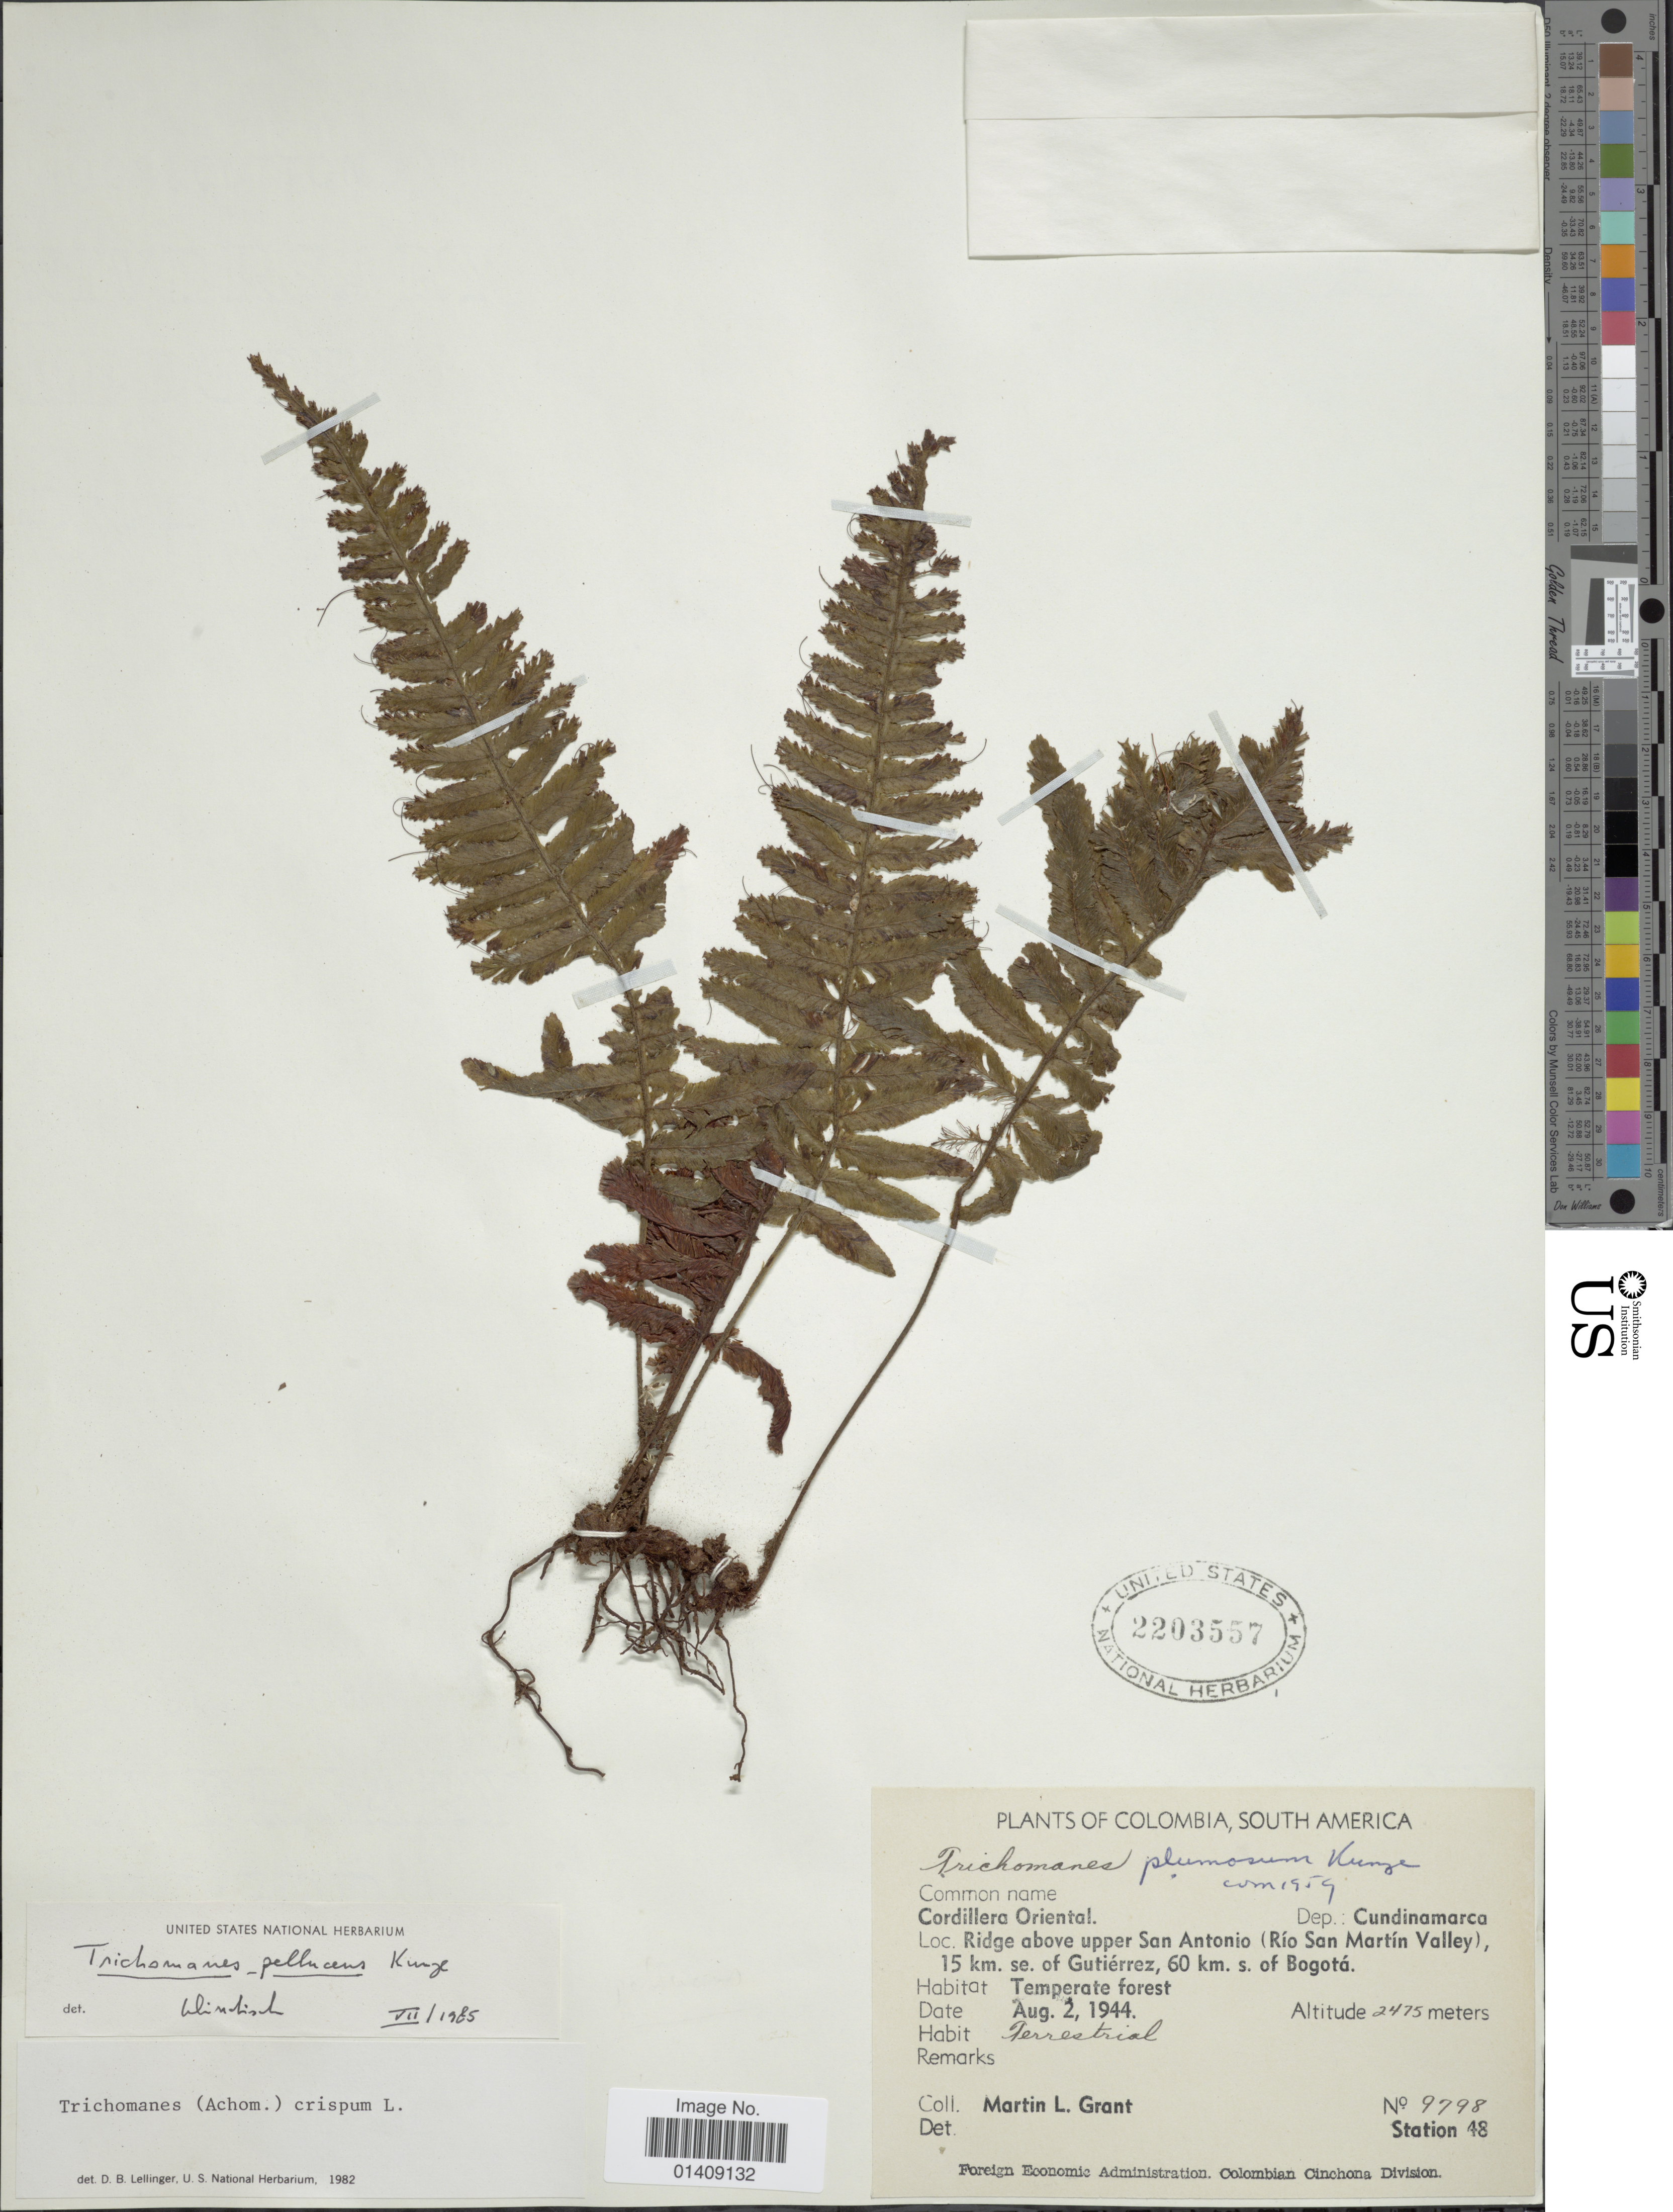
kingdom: Plantae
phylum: Tracheophyta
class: Polypodiopsida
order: Hymenophyllales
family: Hymenophyllaceae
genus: Trichomanes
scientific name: Trichomanes pellucens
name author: Kunze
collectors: M. L. Grant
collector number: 9798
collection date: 1944-08-02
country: Colombia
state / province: Cundinamarca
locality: Cordillera Oriental dep: Cundinamarca ridge above upper San Antonio Rio San Martin valley 15 km se. of Gutierrez 60 km s. of Bogota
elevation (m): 2475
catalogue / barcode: US 2203557